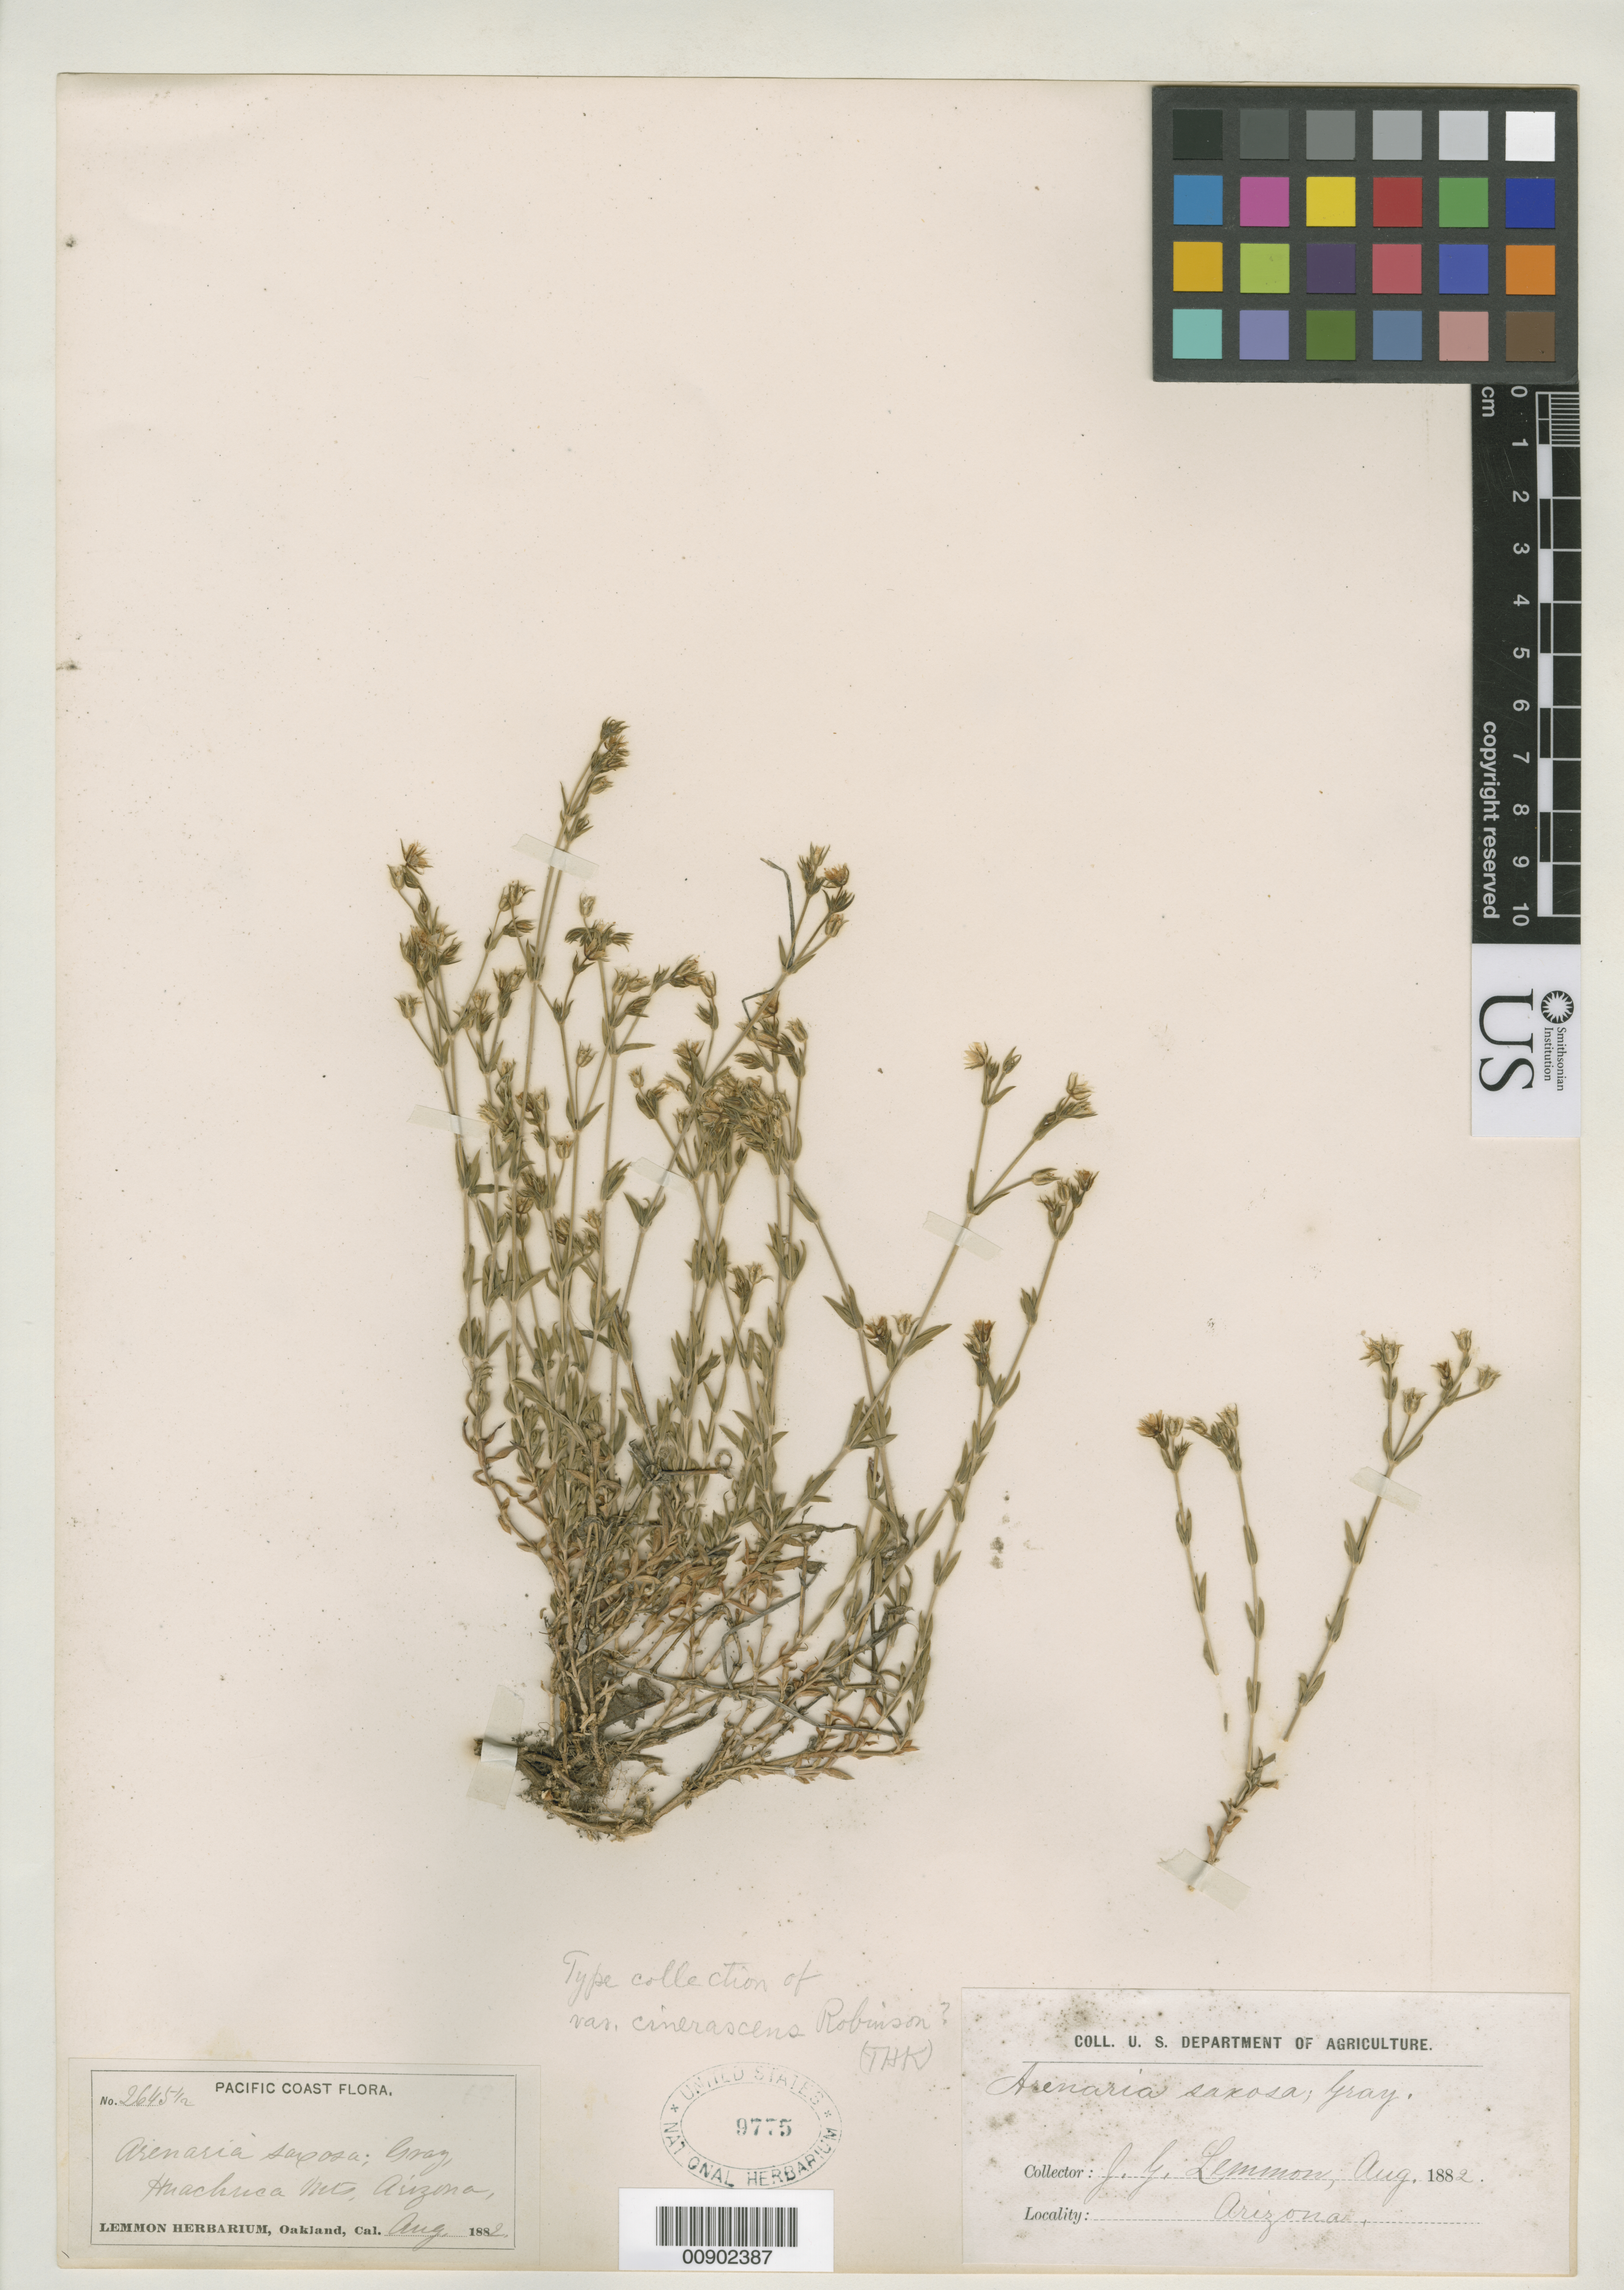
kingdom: Plantae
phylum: Tracheophyta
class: Magnoliopsida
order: Caryophyllales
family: Caryophyllaceae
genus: Arenaria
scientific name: Arenaria saxosa var. cinerascens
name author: B.L. Rob.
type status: Possible Type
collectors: J. Lemmon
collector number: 2645 1/2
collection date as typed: Aug 1882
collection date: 1882-08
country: United States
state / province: Arizona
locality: Huachuca Mts., Arizona.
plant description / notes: Annotated, "Type collection of var. cinerascens Robinson? THK [=T.H. Kearney?]"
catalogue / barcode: US 9775